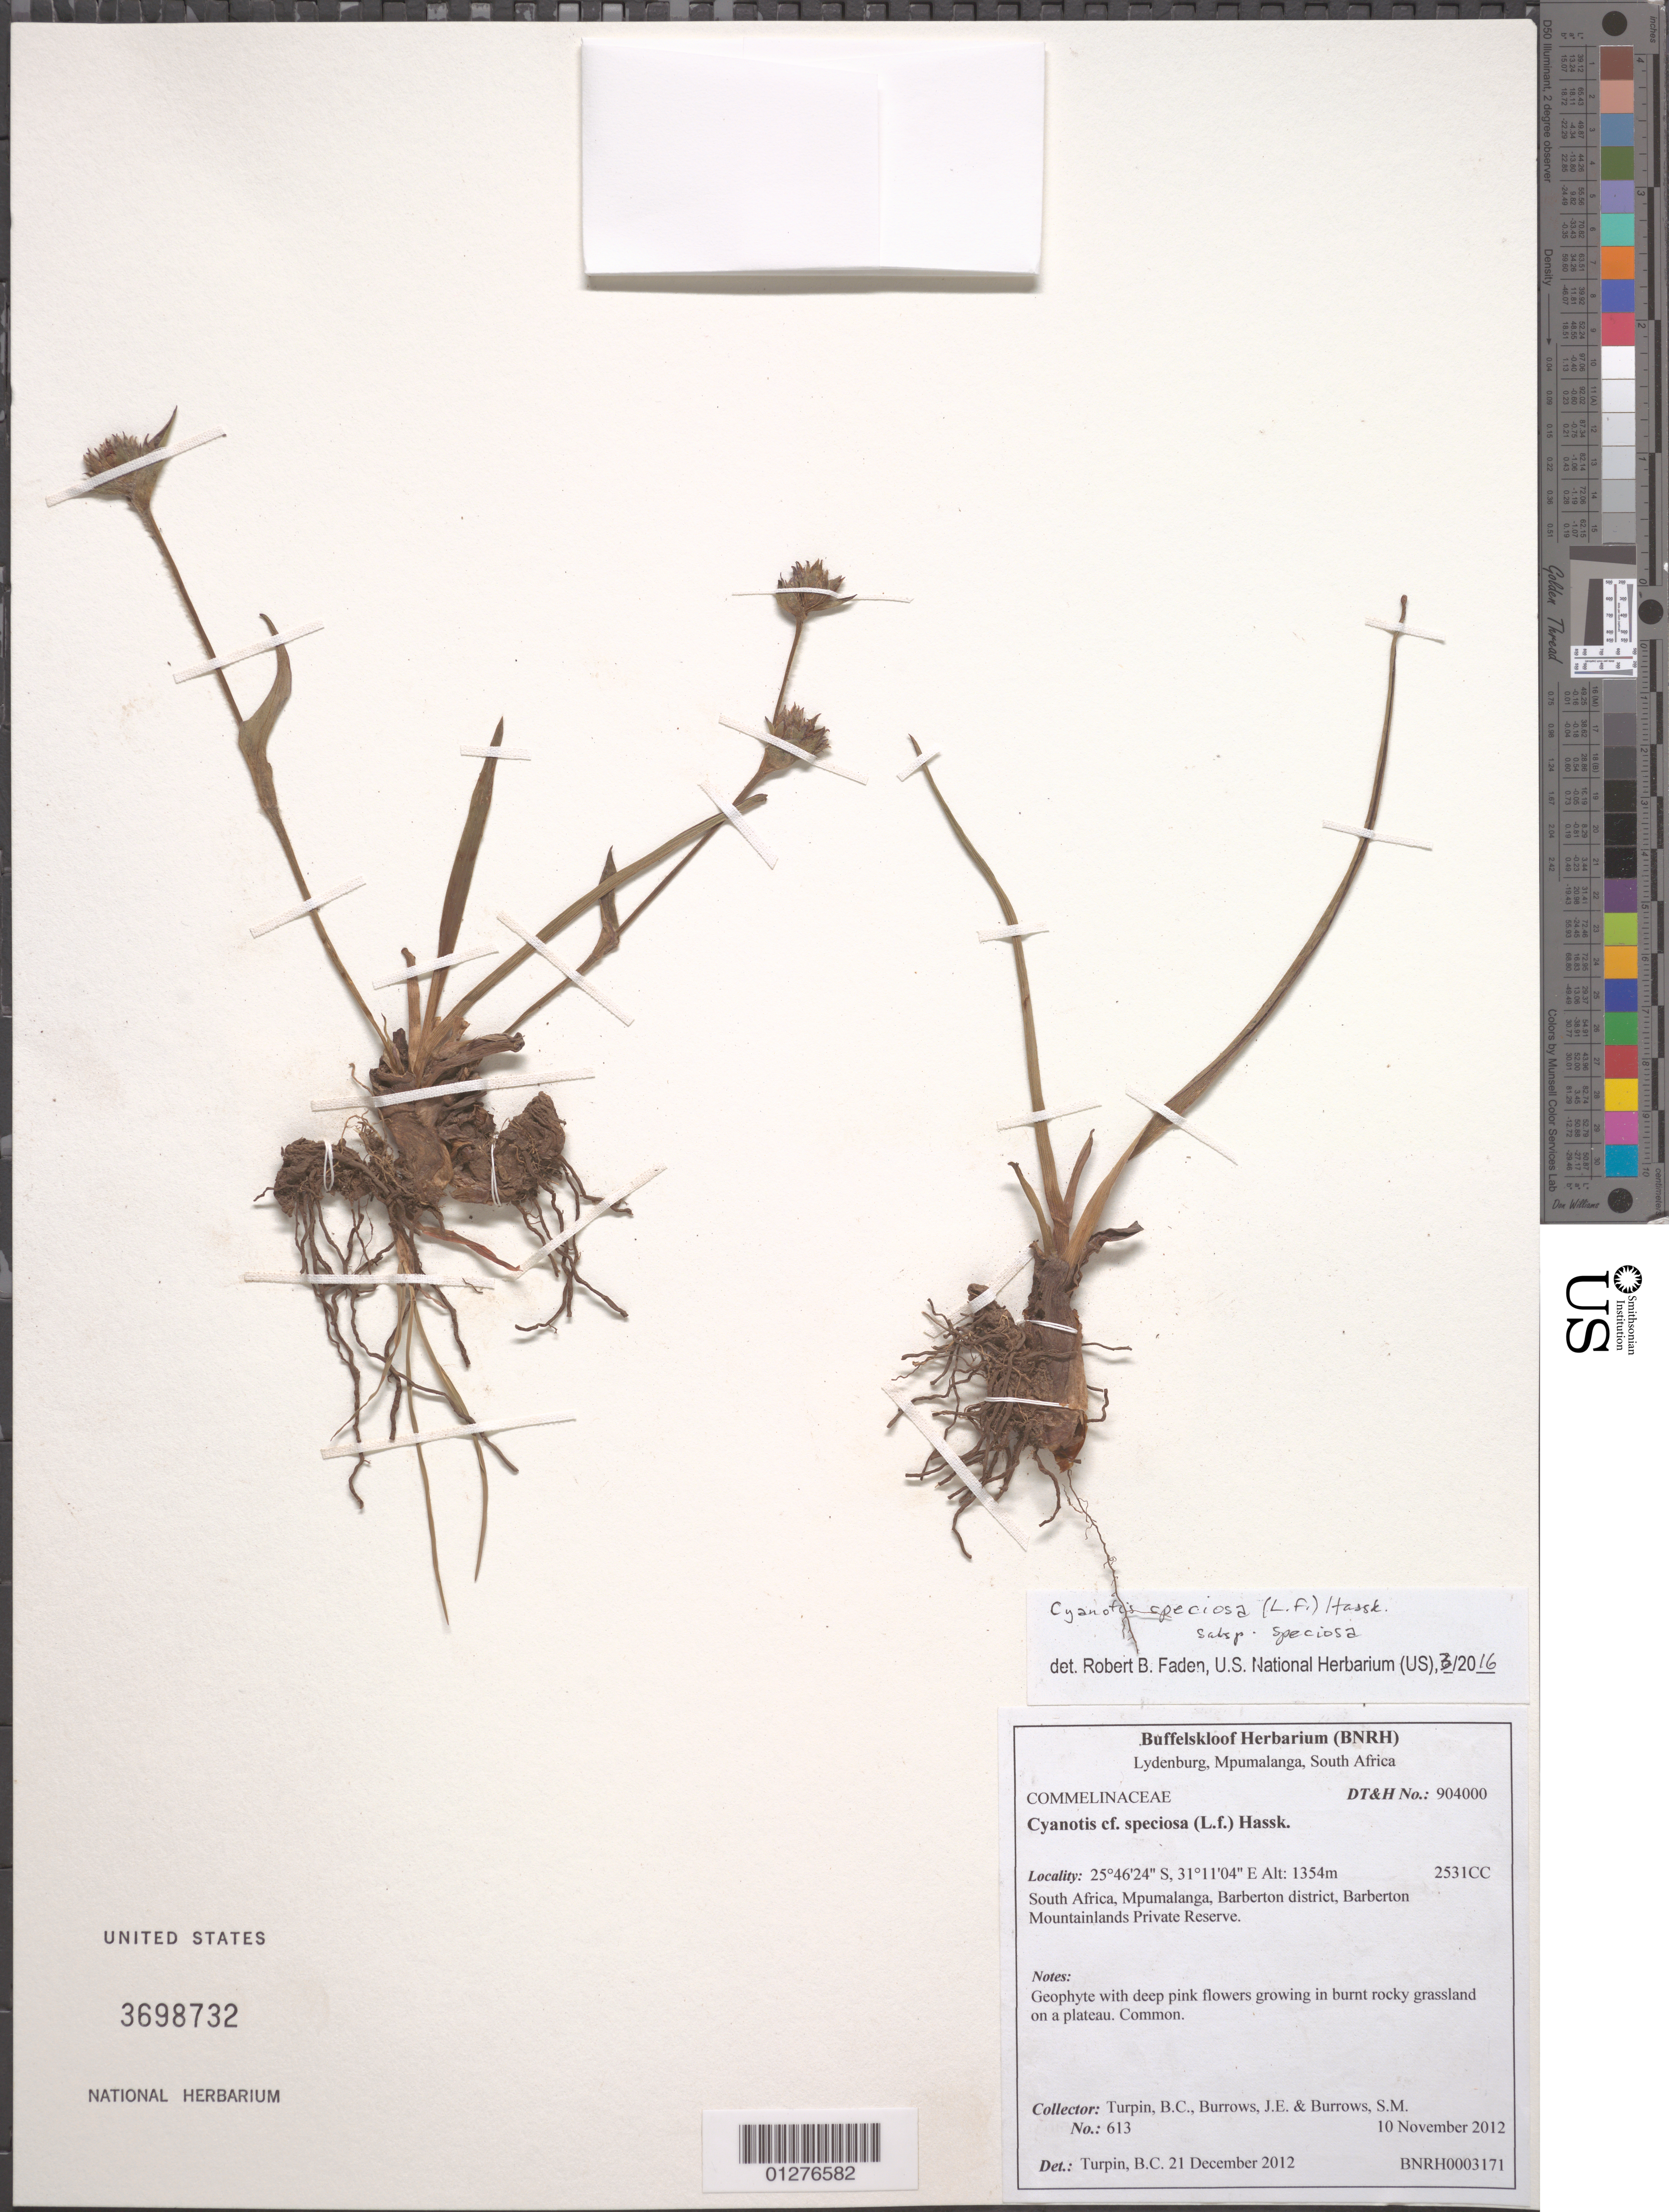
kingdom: Plantae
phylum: Tracheophyta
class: Liliopsida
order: Commelinales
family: Commelinaceae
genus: Cyanotis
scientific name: Cyanotis speciosa subsp. speciosa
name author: (L. f.) Hassk.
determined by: Faden, Robert B., (US), Smithsonian Institution - National Museum of Natural History (UNITED STATES)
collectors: B. C. Turpin et al.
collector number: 613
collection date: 2012-11-10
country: South Africa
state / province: Mpumalanga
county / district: Barberton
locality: Barberton Mountainlands Private Reserve.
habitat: growing in burnt rocky grassland on a plateau. Common.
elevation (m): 1354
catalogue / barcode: US 3698732